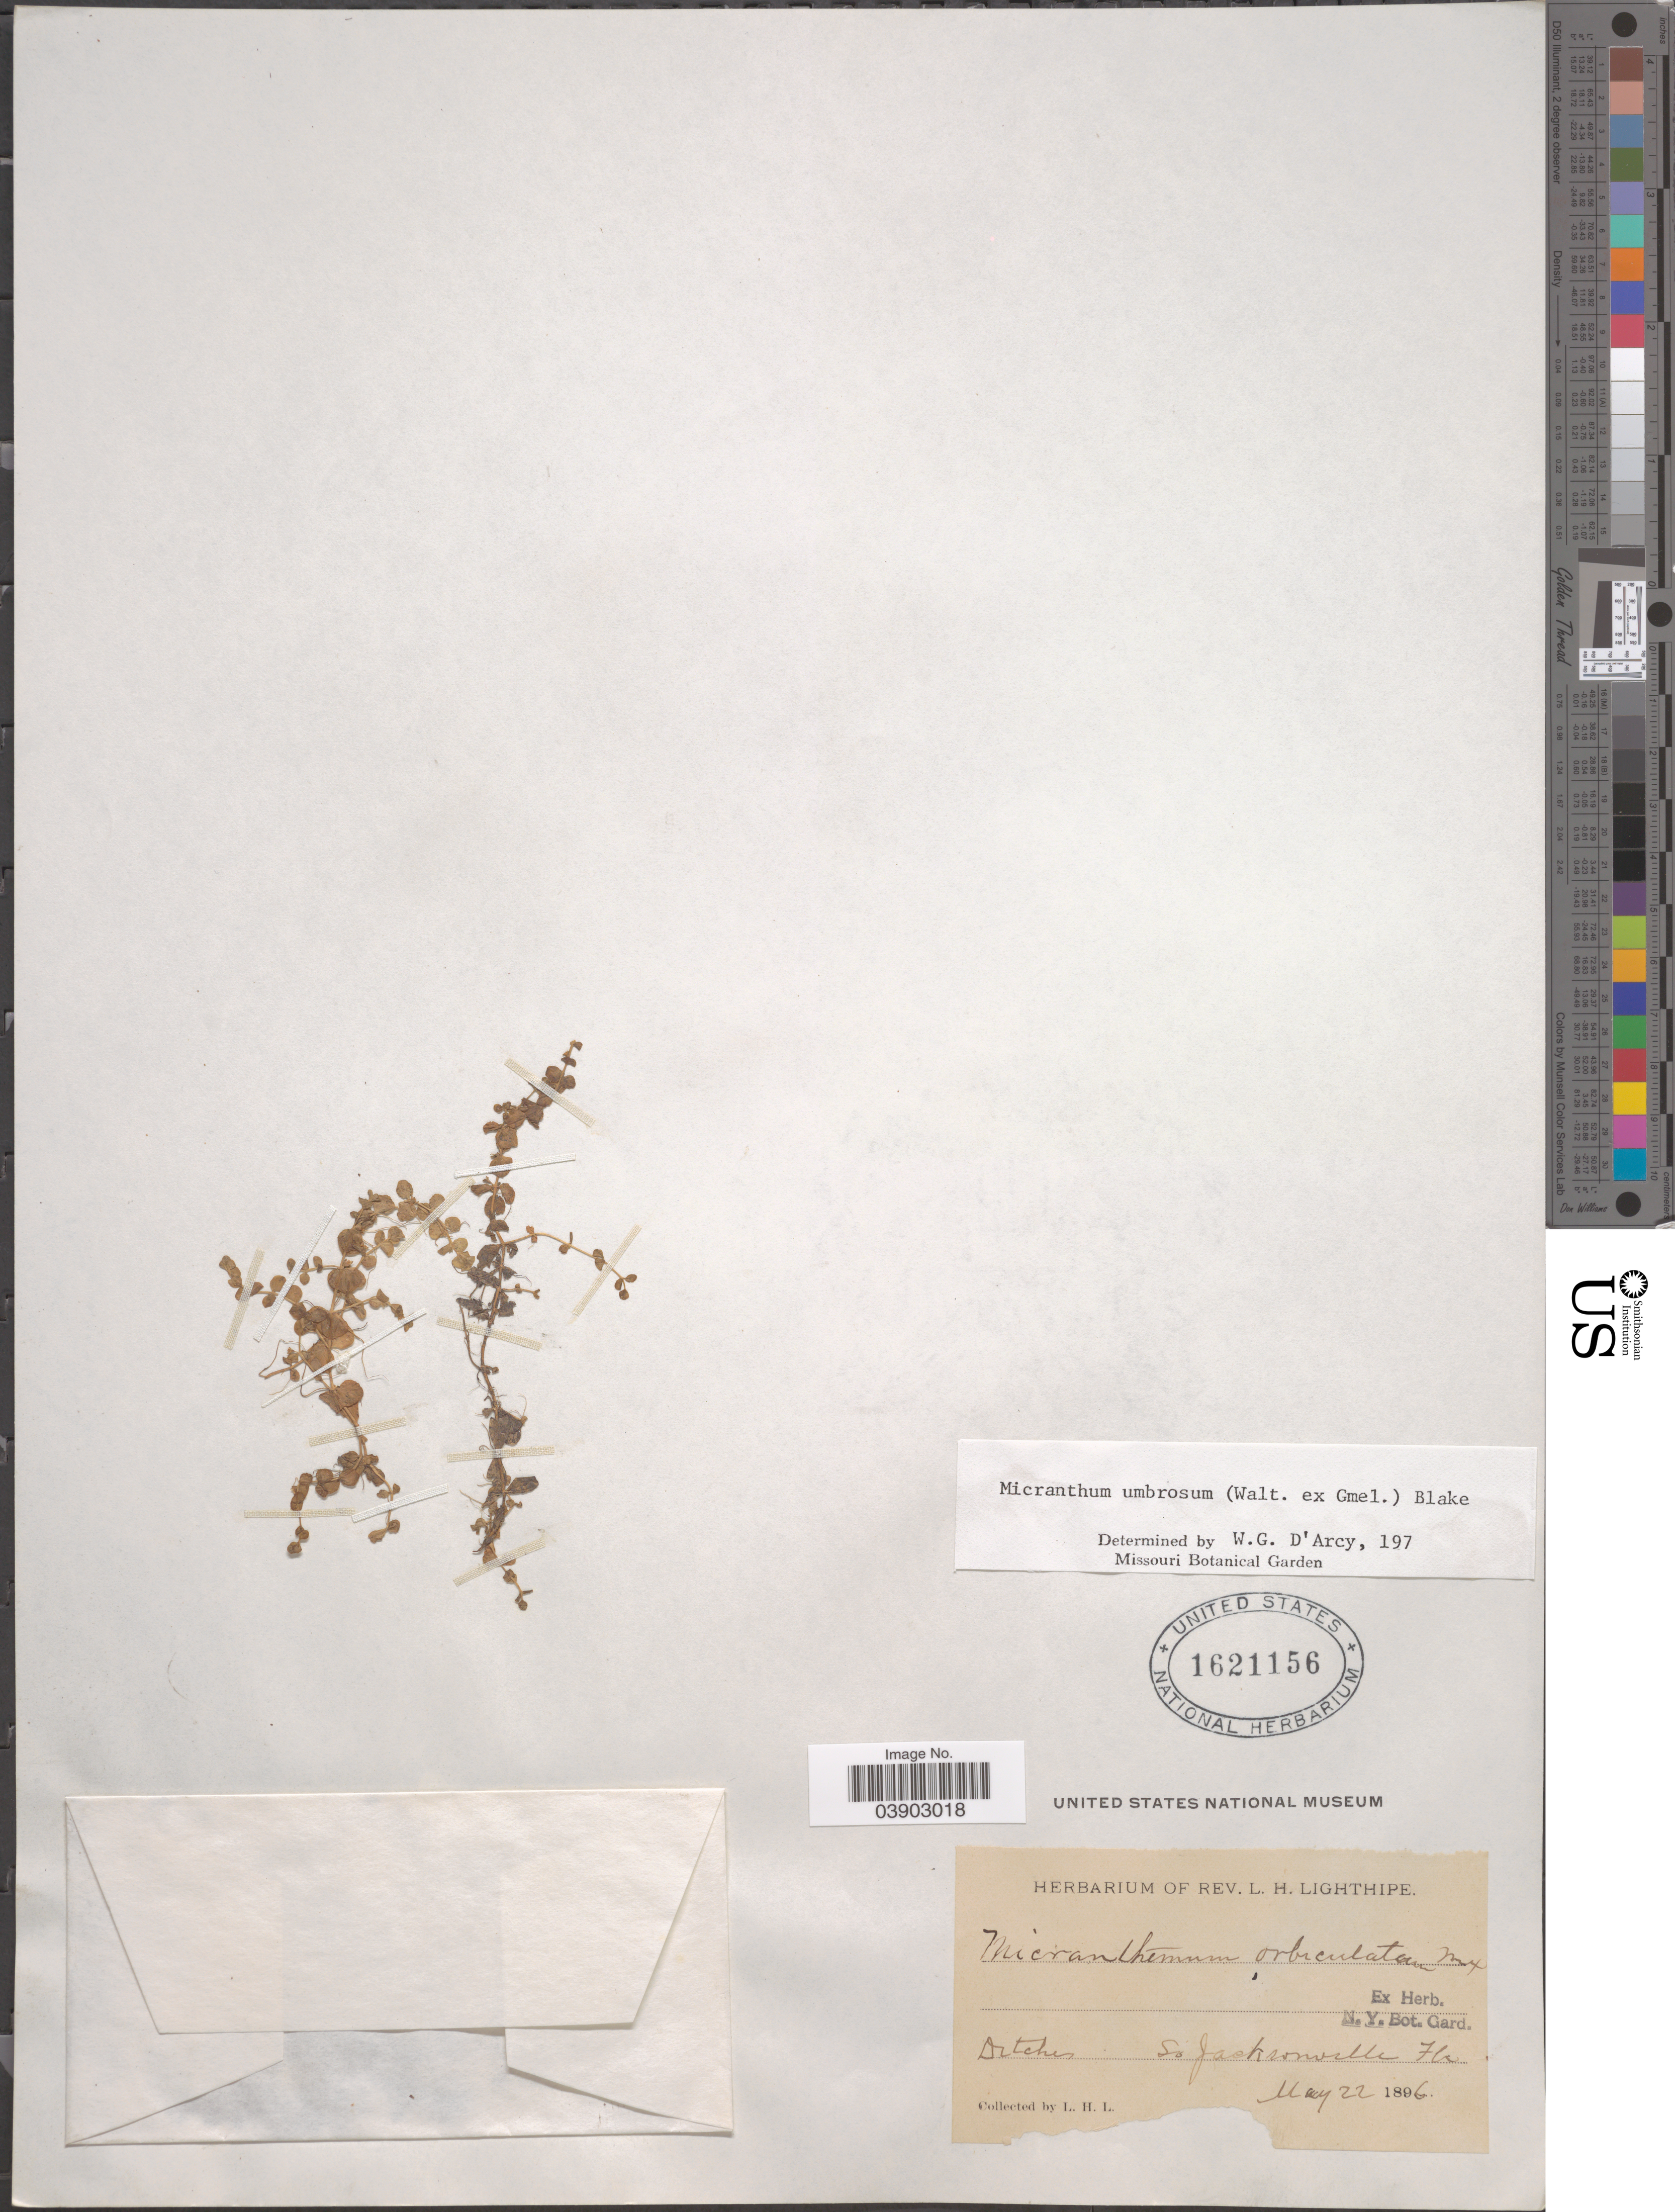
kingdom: Plantae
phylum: Tracheophyta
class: Magnoliopsida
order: Lamiales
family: Linderniaceae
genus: Micranthemum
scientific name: Micranthemum umbrosum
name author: (J.F. Gmel.) S.F. Blake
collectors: L. H. Lighthipe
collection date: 1896-05-22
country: United States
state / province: Florida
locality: So Jacksonville.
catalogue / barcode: US 1621156